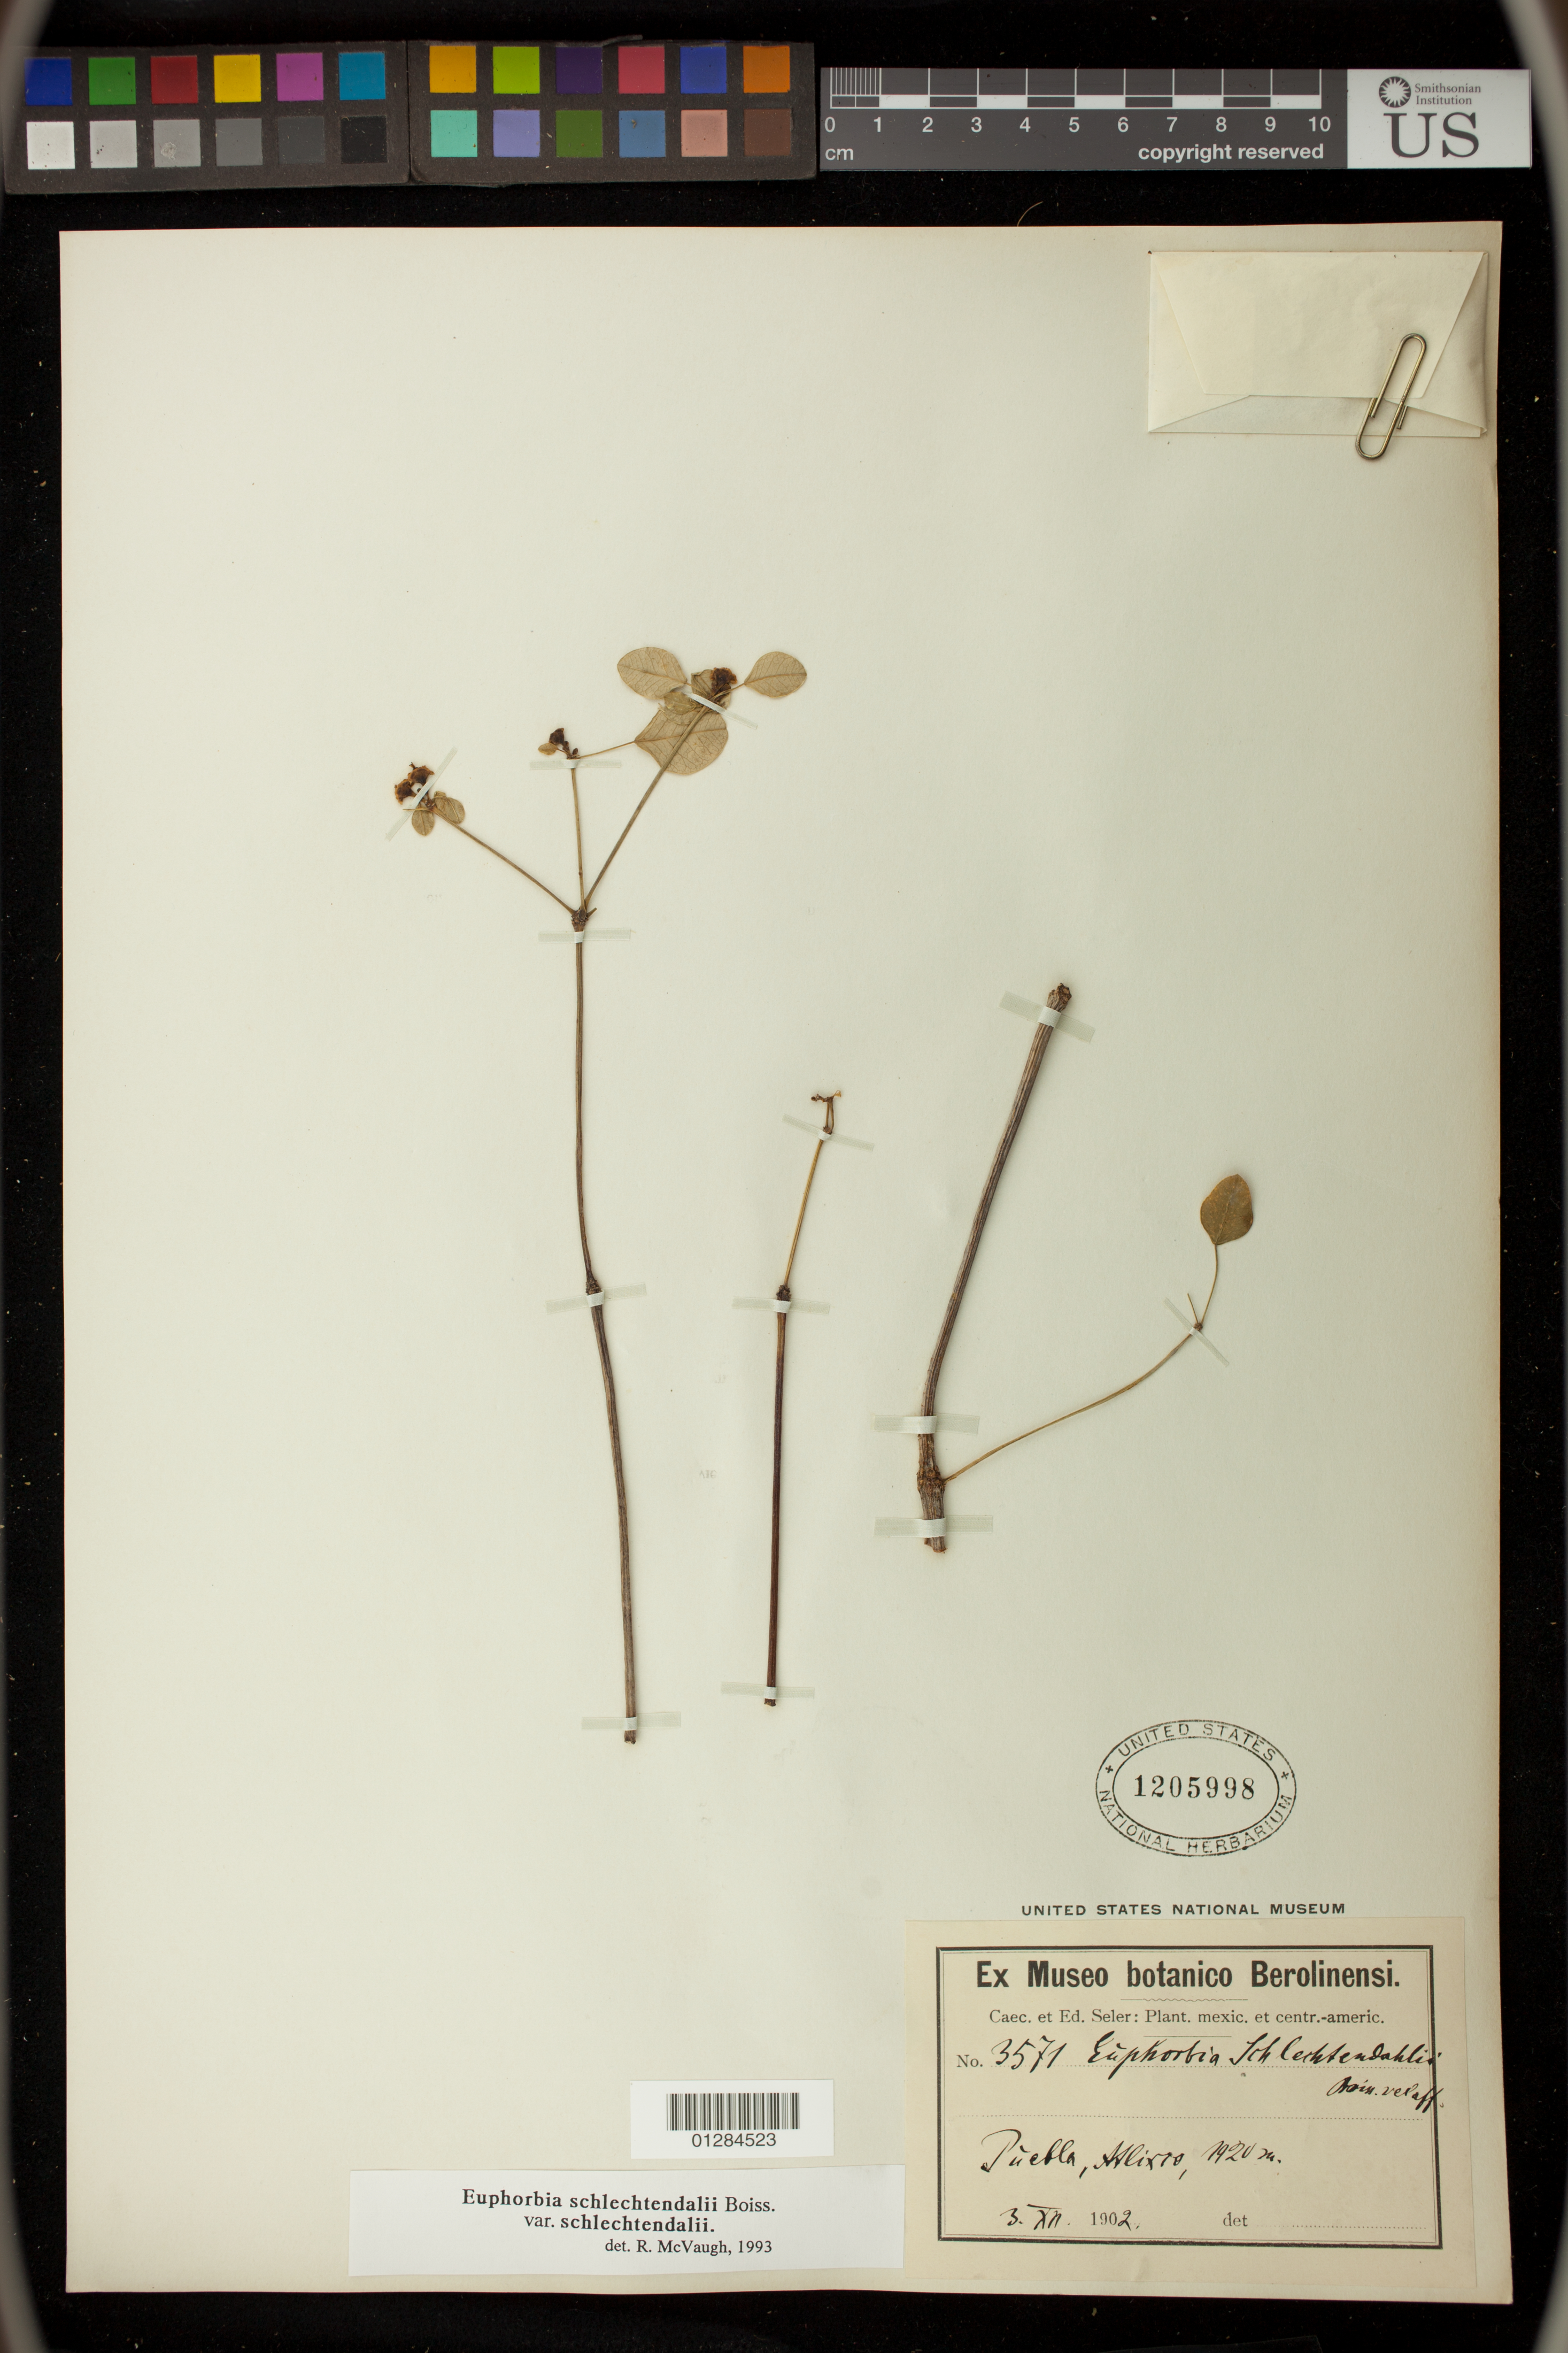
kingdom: Plantae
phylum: Tracheophyta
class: Magnoliopsida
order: Malpighiales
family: Euphorbiaceae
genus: Euphorbia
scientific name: Euphorbia schlechtendalii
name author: Boiss.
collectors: C. Seler & E. G. Seler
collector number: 3571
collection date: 1902-12-03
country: Mexico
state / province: Puebla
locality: Atlixco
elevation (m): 1920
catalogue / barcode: US 1205998